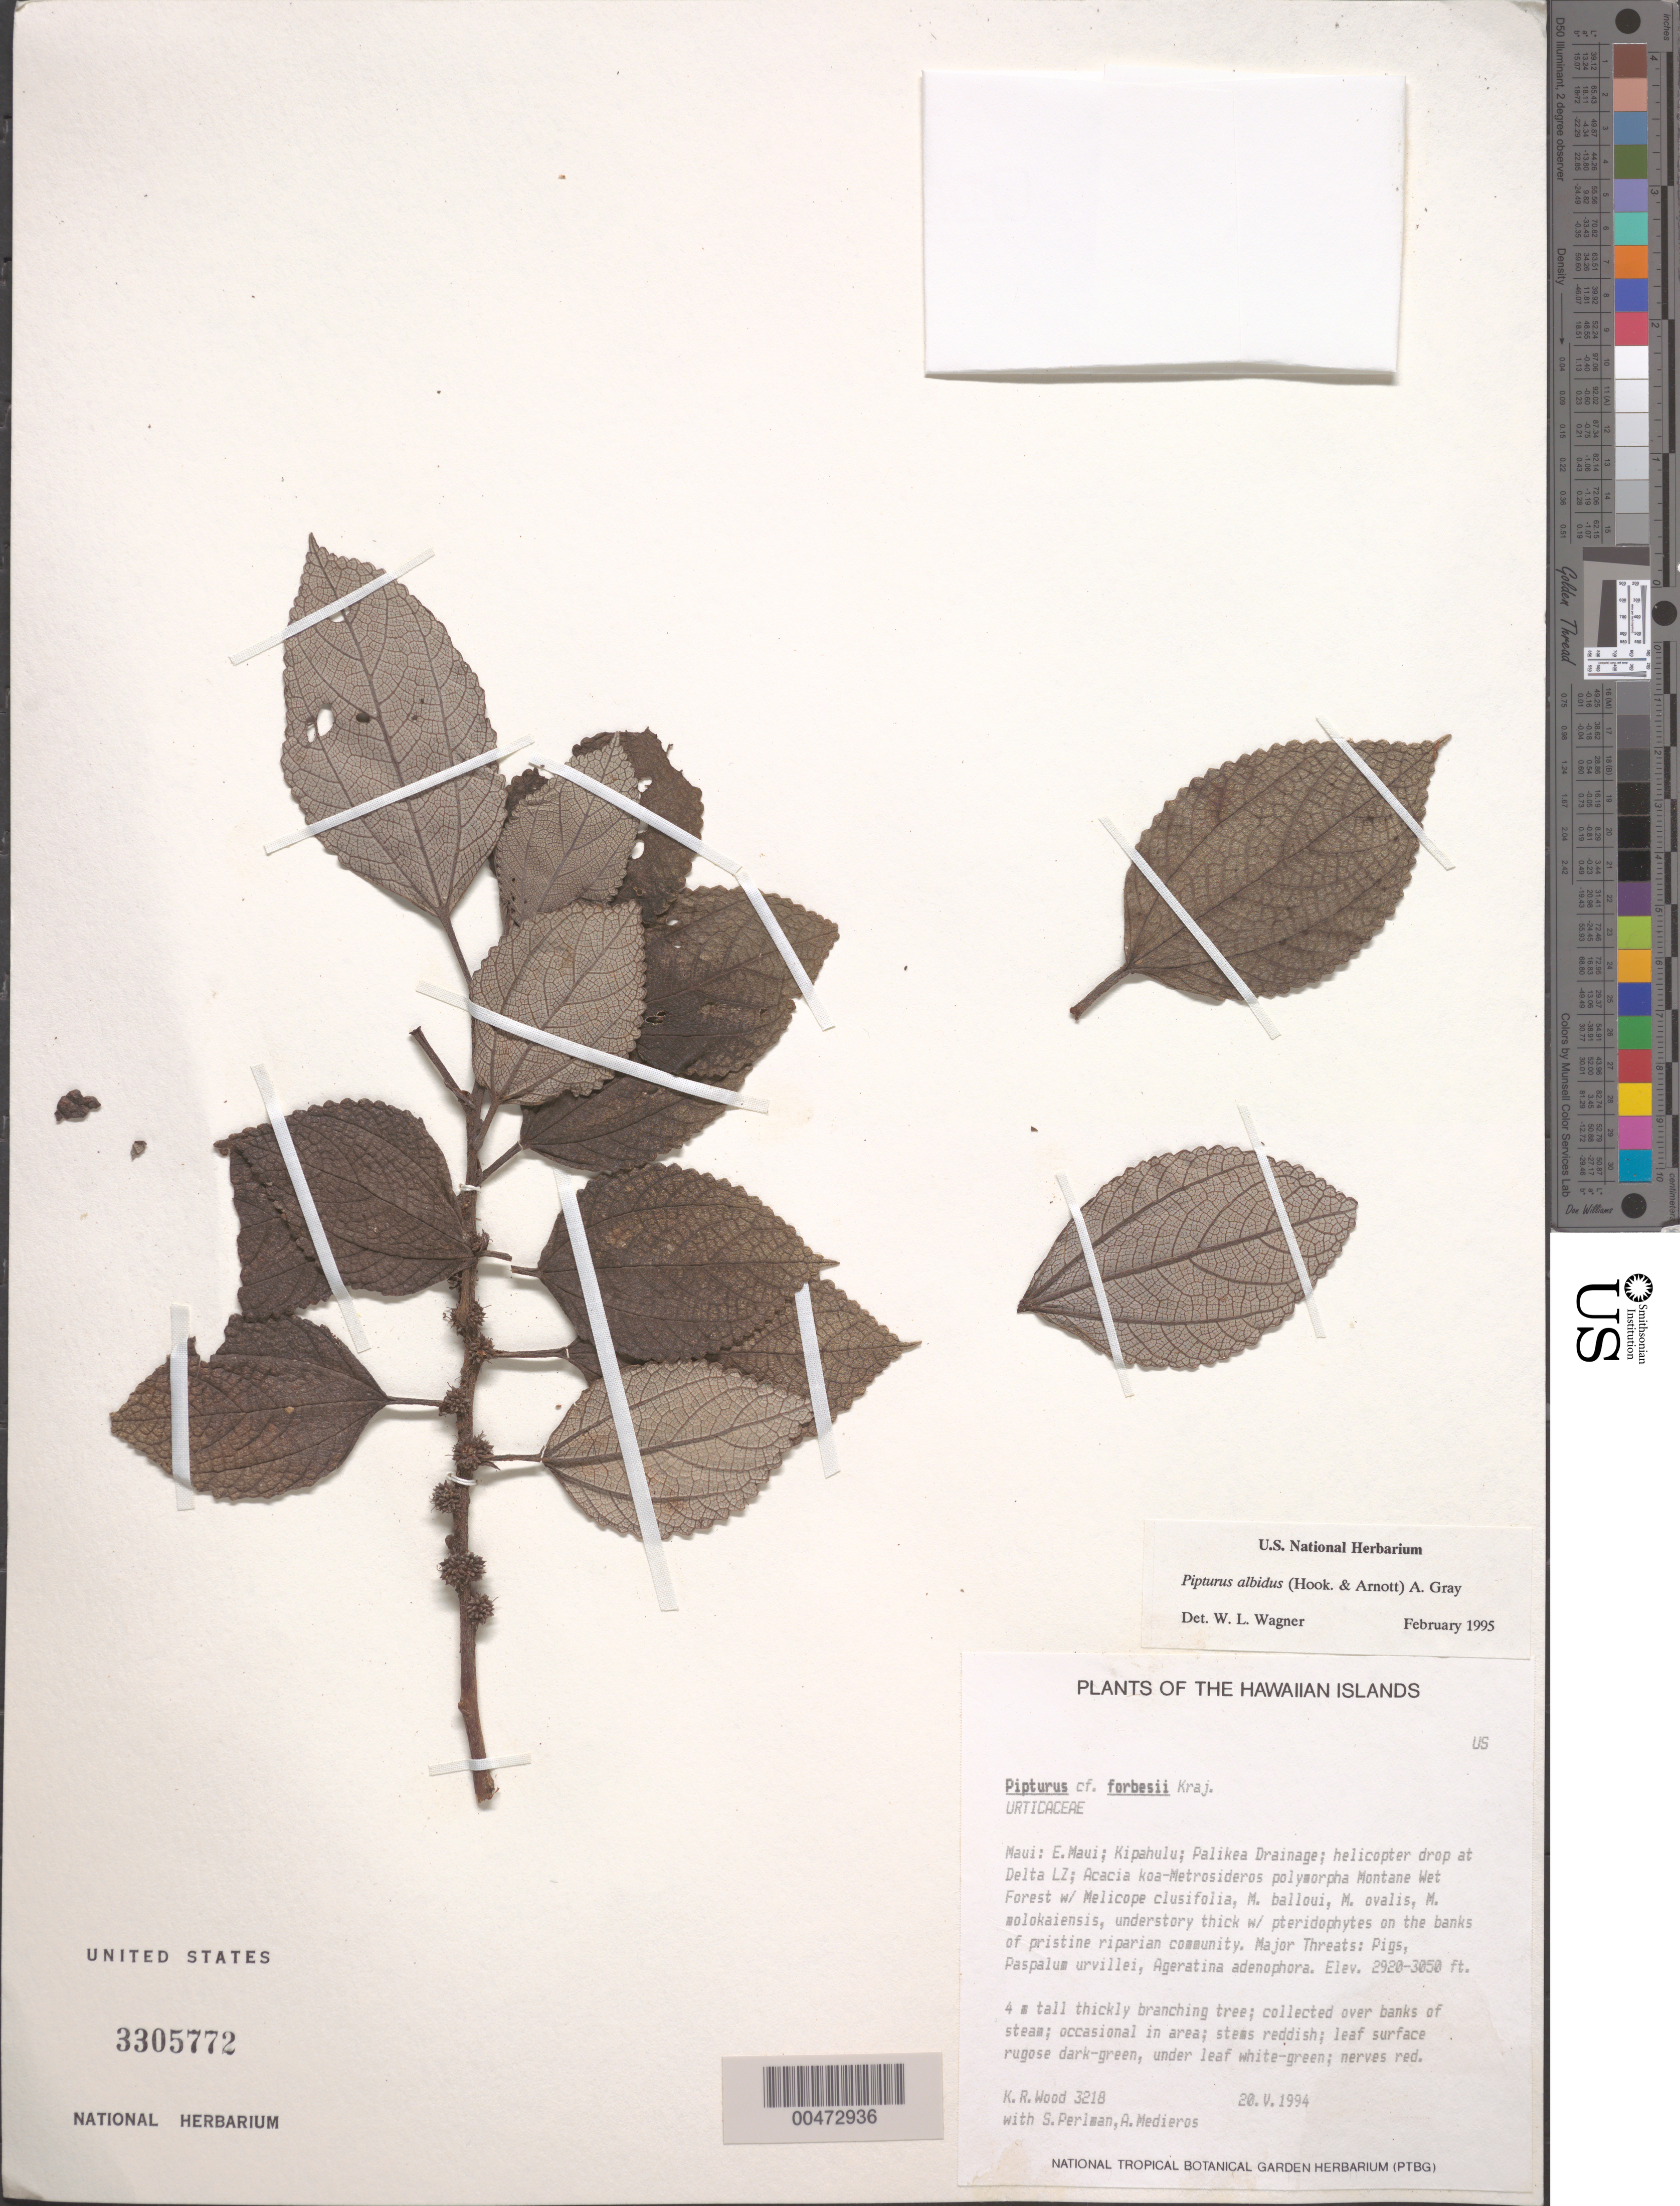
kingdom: Plantae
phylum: Tracheophyta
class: Magnoliopsida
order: Rosales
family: Urticaceae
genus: Pipturus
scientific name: Pipturus albidus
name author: (Hook. & Arn.) A. Gray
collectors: K. R. Wood, S. P. Perlman & A. Medieros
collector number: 3218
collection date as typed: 20 May 1994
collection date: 1994-05-20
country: United States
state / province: Hawaii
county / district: Maui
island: Maui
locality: E Maui, Kipahula, Palikea Drainage, helicopter drop at Delta LZ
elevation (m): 890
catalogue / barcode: US 3305772